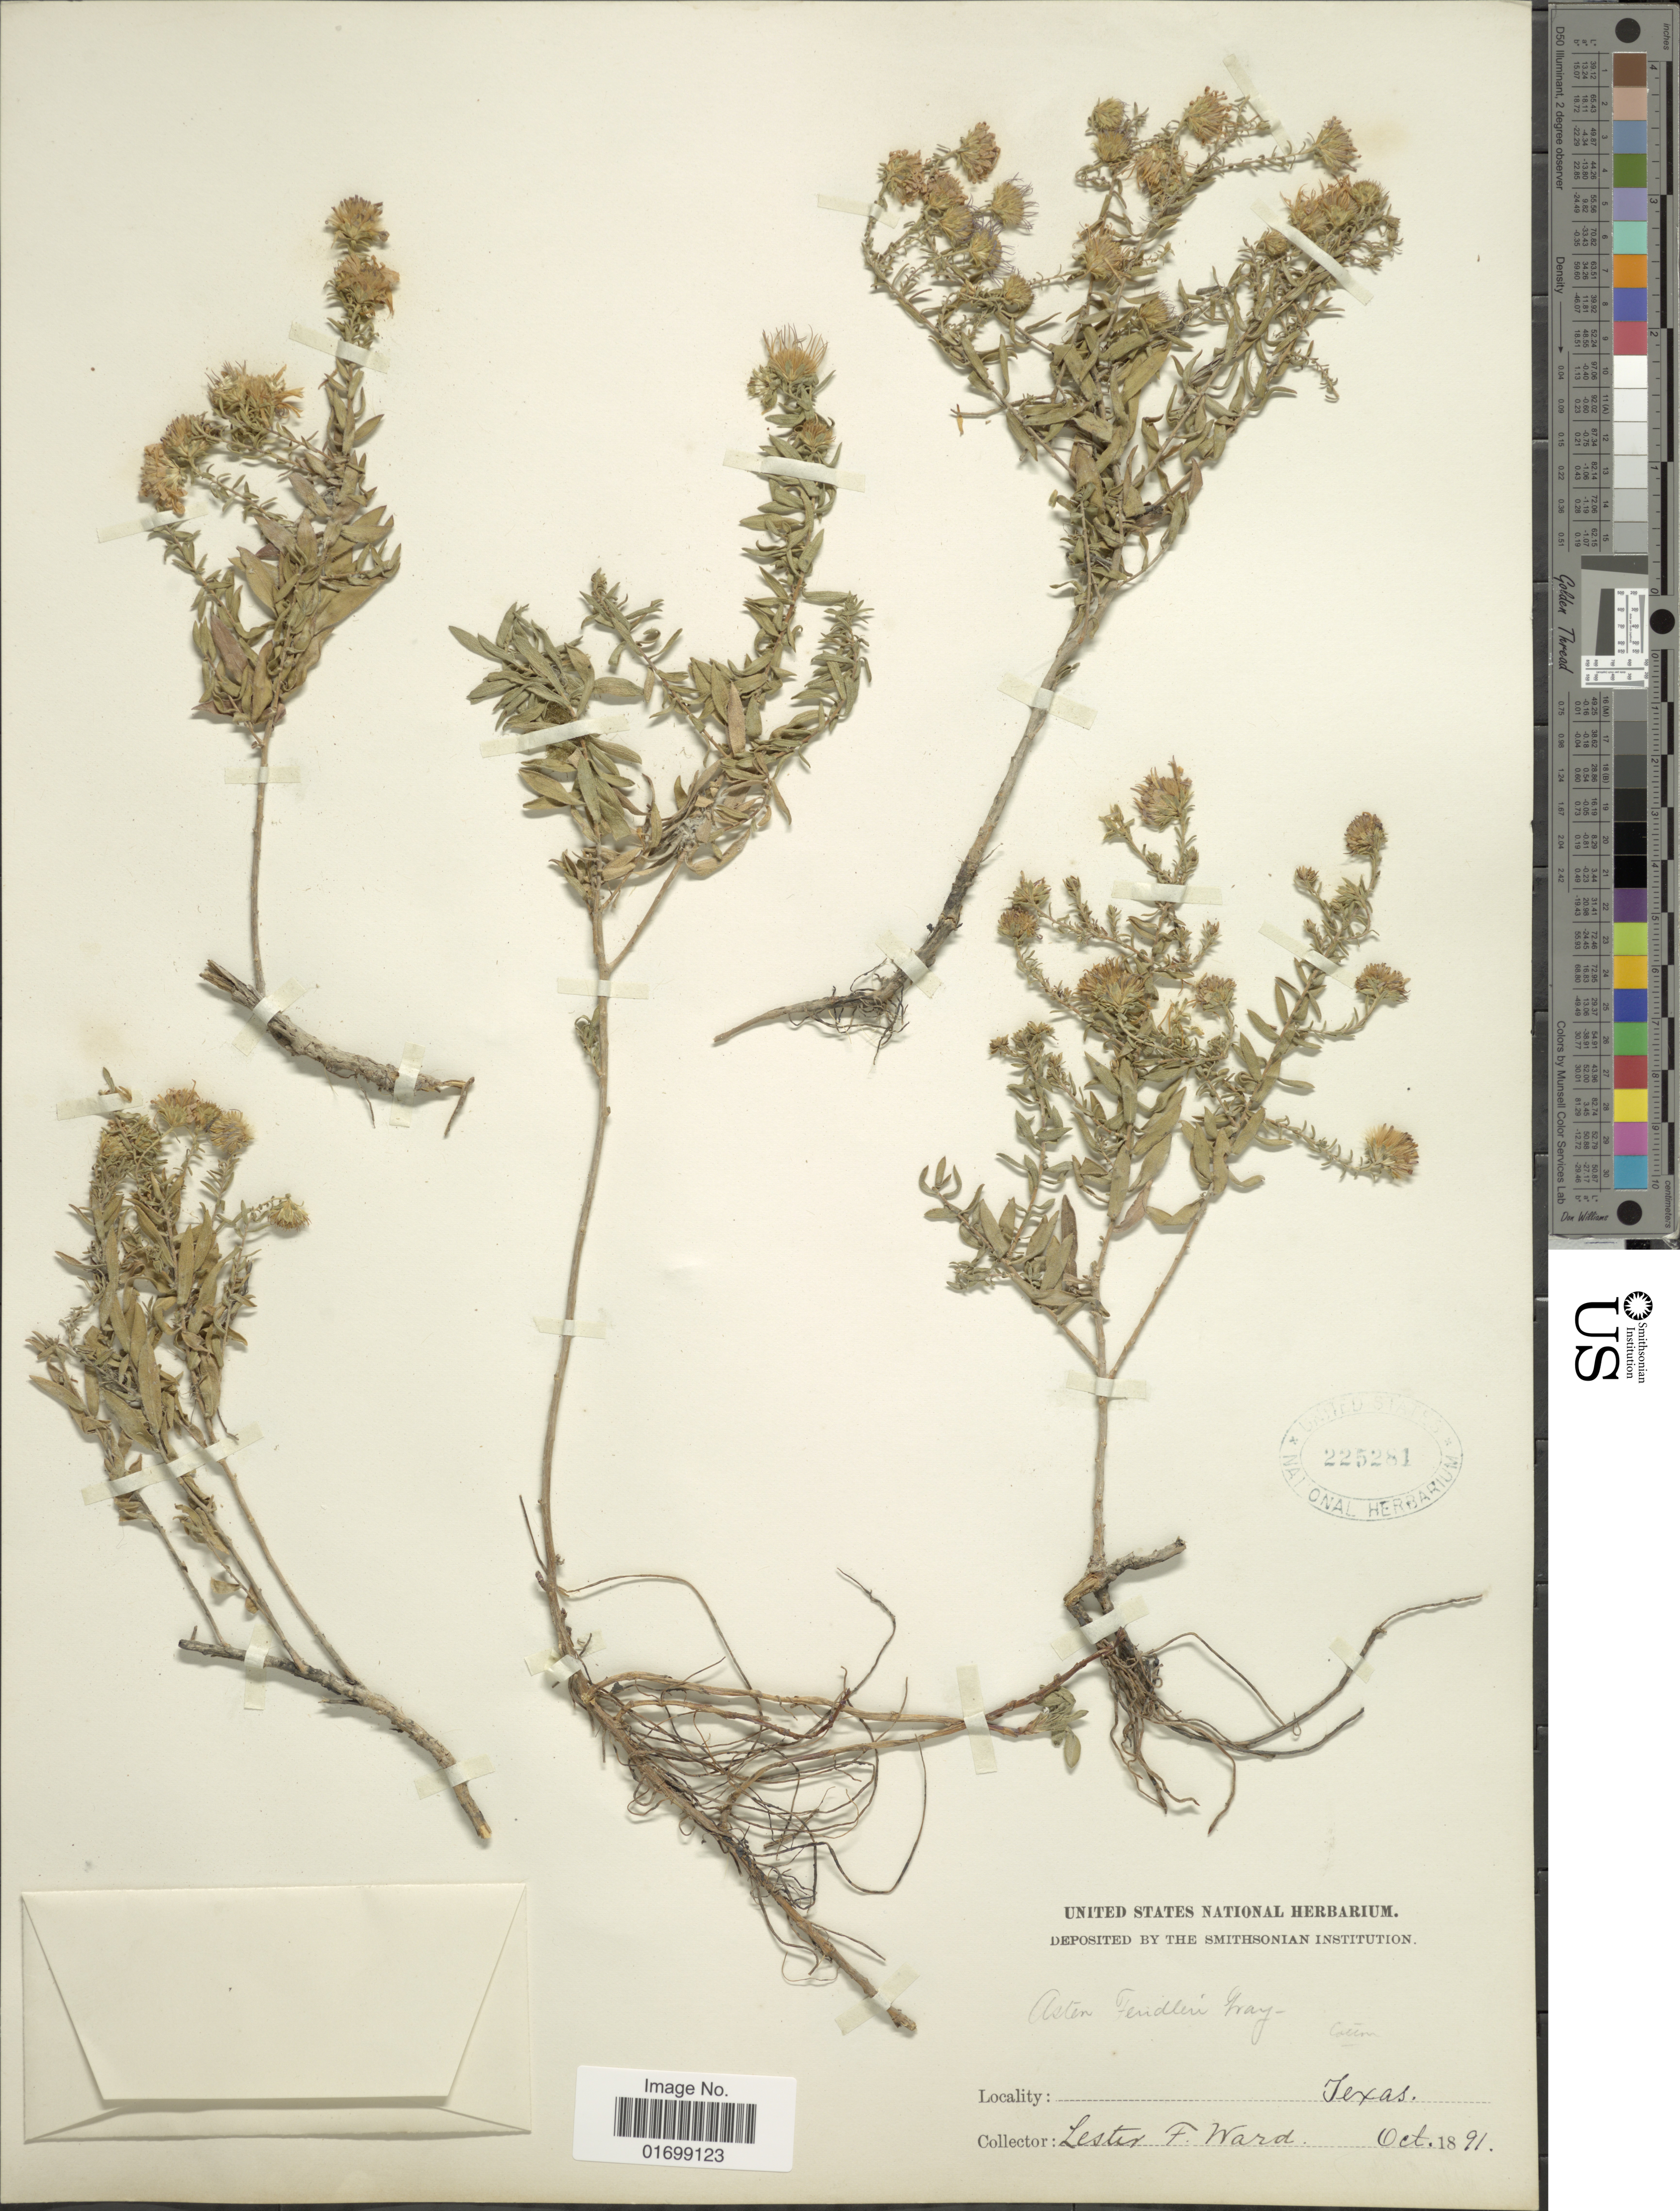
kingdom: Plantae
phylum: Tracheophyta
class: Magnoliopsida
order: Asterales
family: Asteraceae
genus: Symphyotrichum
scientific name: Symphyotrichum fendleri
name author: (A. Gray) G.L. Nesom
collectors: L. F. Ward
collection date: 1891-10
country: United States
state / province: Texas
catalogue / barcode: US 225281